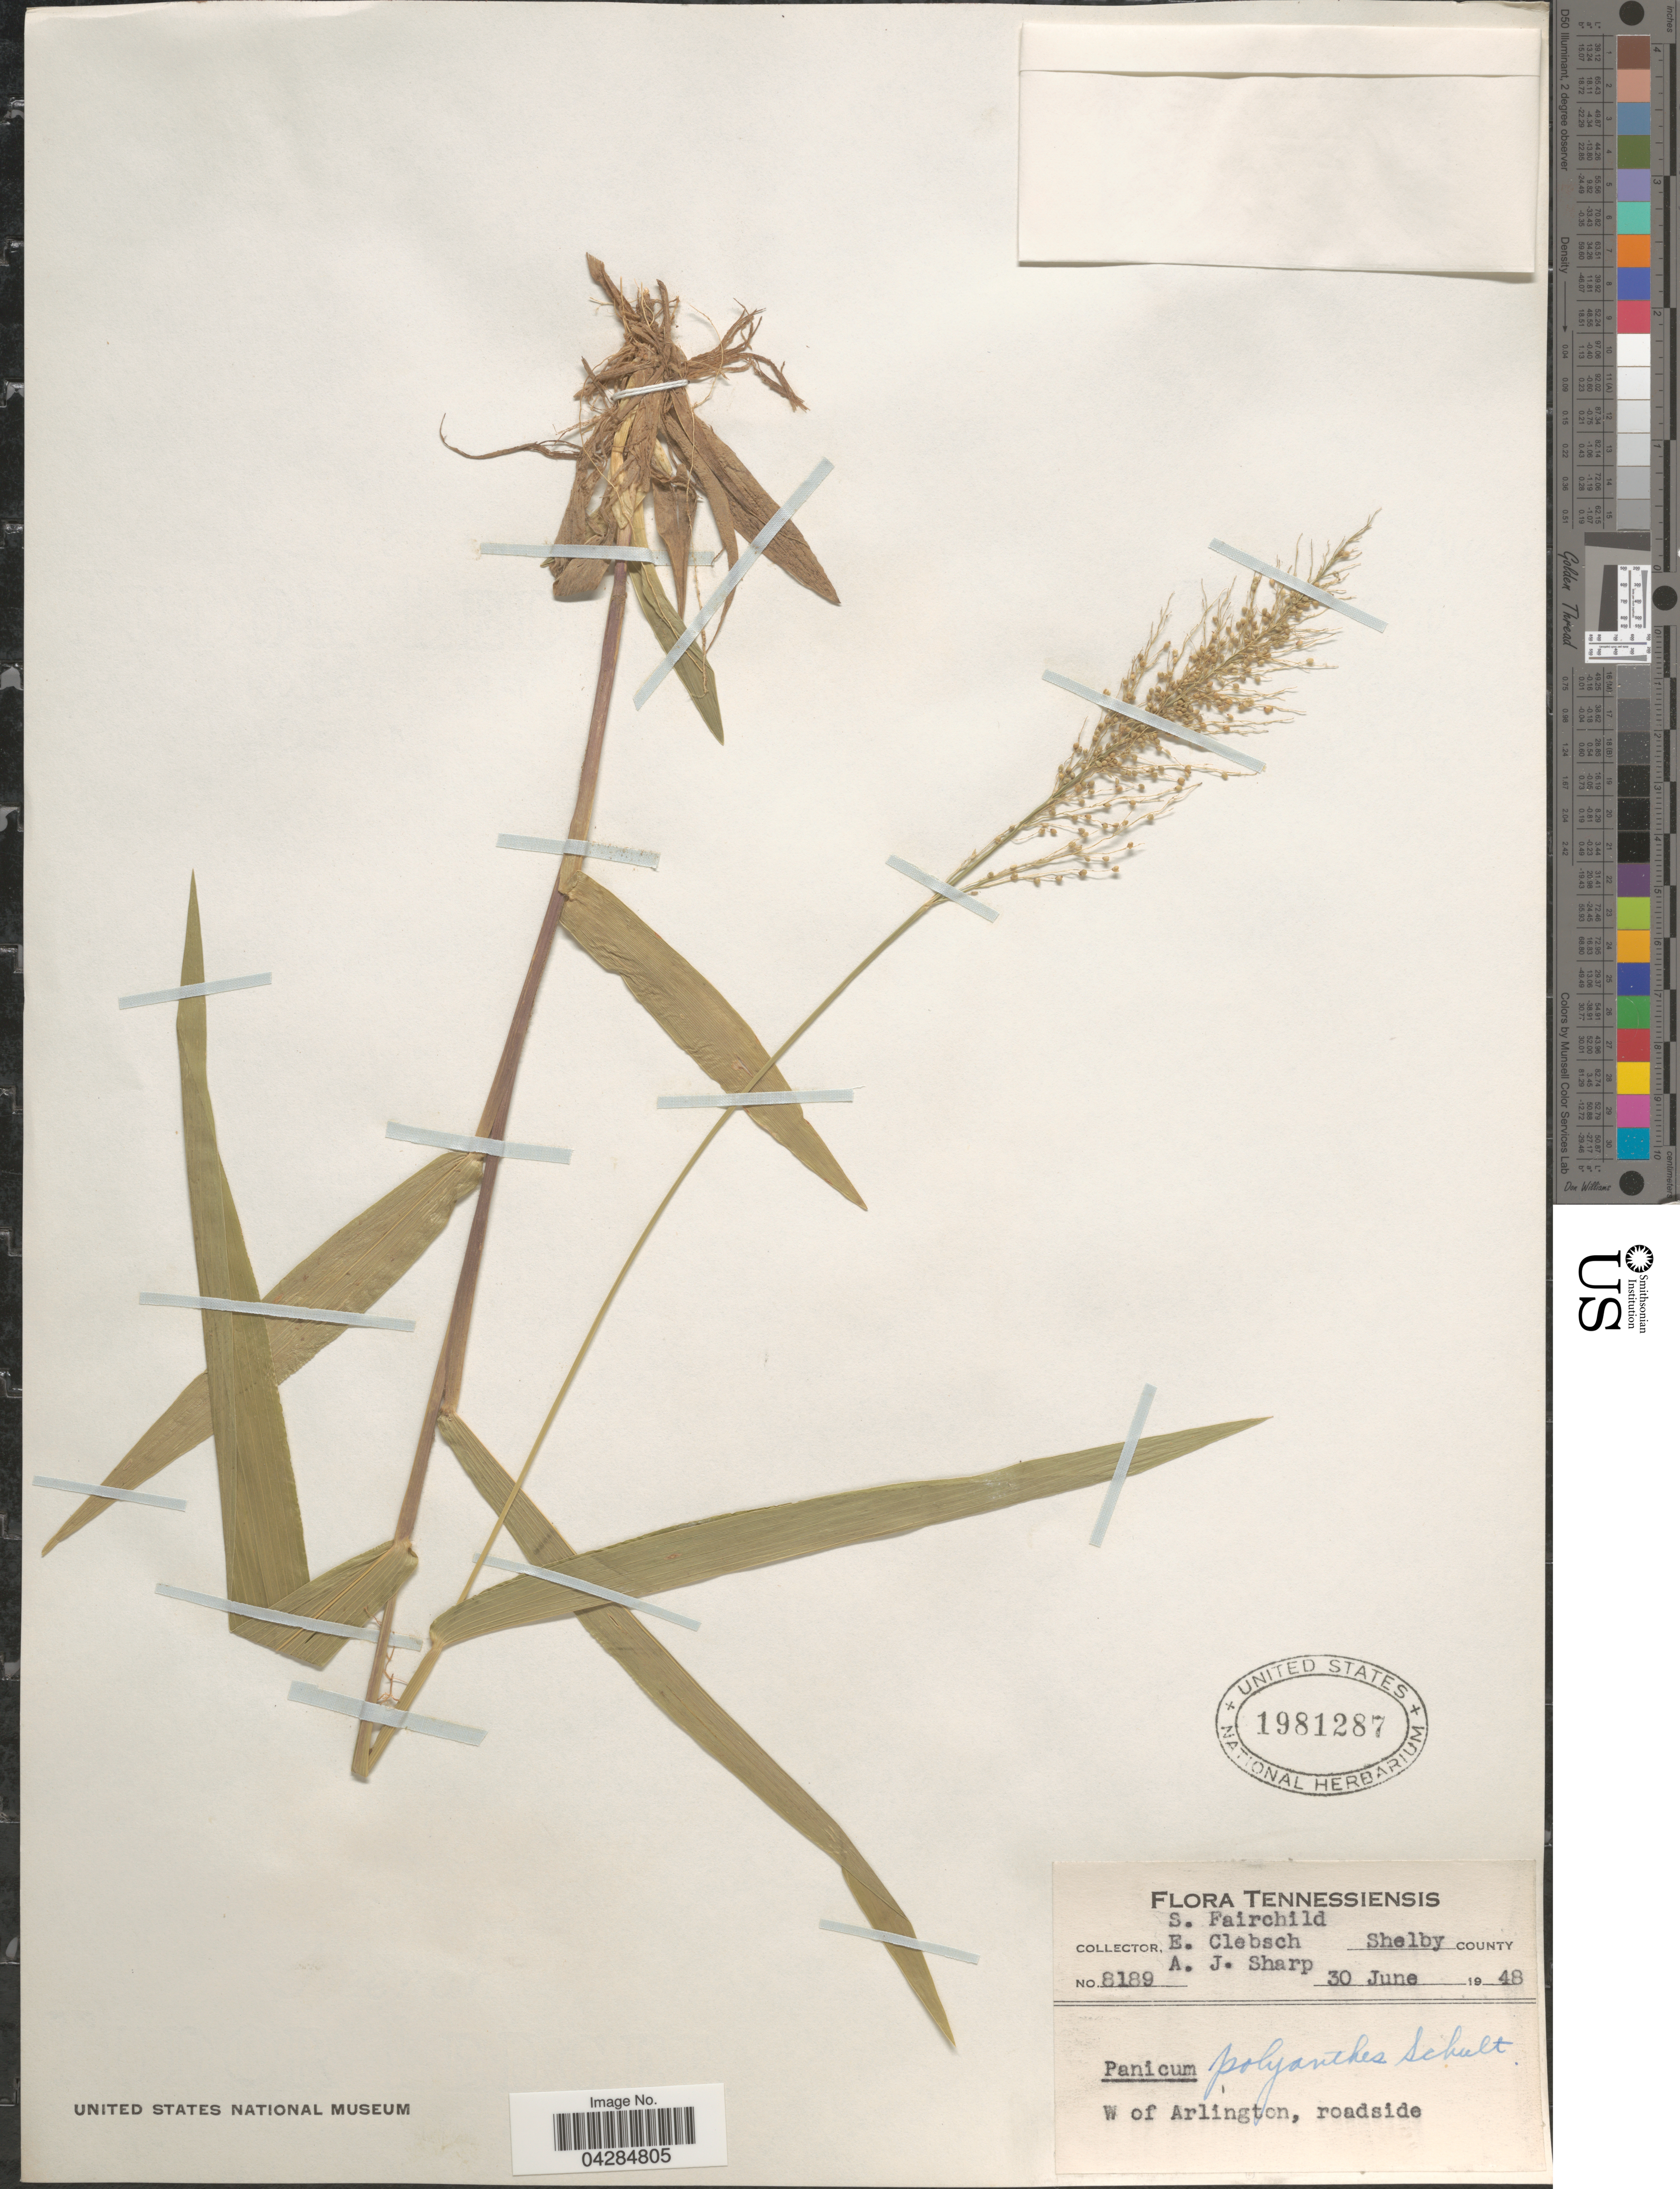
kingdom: Plantae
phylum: Tracheophyta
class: Liliopsida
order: Poales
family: Poaceae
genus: Dichanthelium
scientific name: Dichanthelium polyanthes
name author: (Schult.) Mohlenbr.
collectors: S. Fairchild, E. Clebsch & A. J. Sharp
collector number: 8189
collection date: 1948-06-30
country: United States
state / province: Tennessee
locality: Shelby County. W of Arlington, roadside.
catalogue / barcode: US 1981287